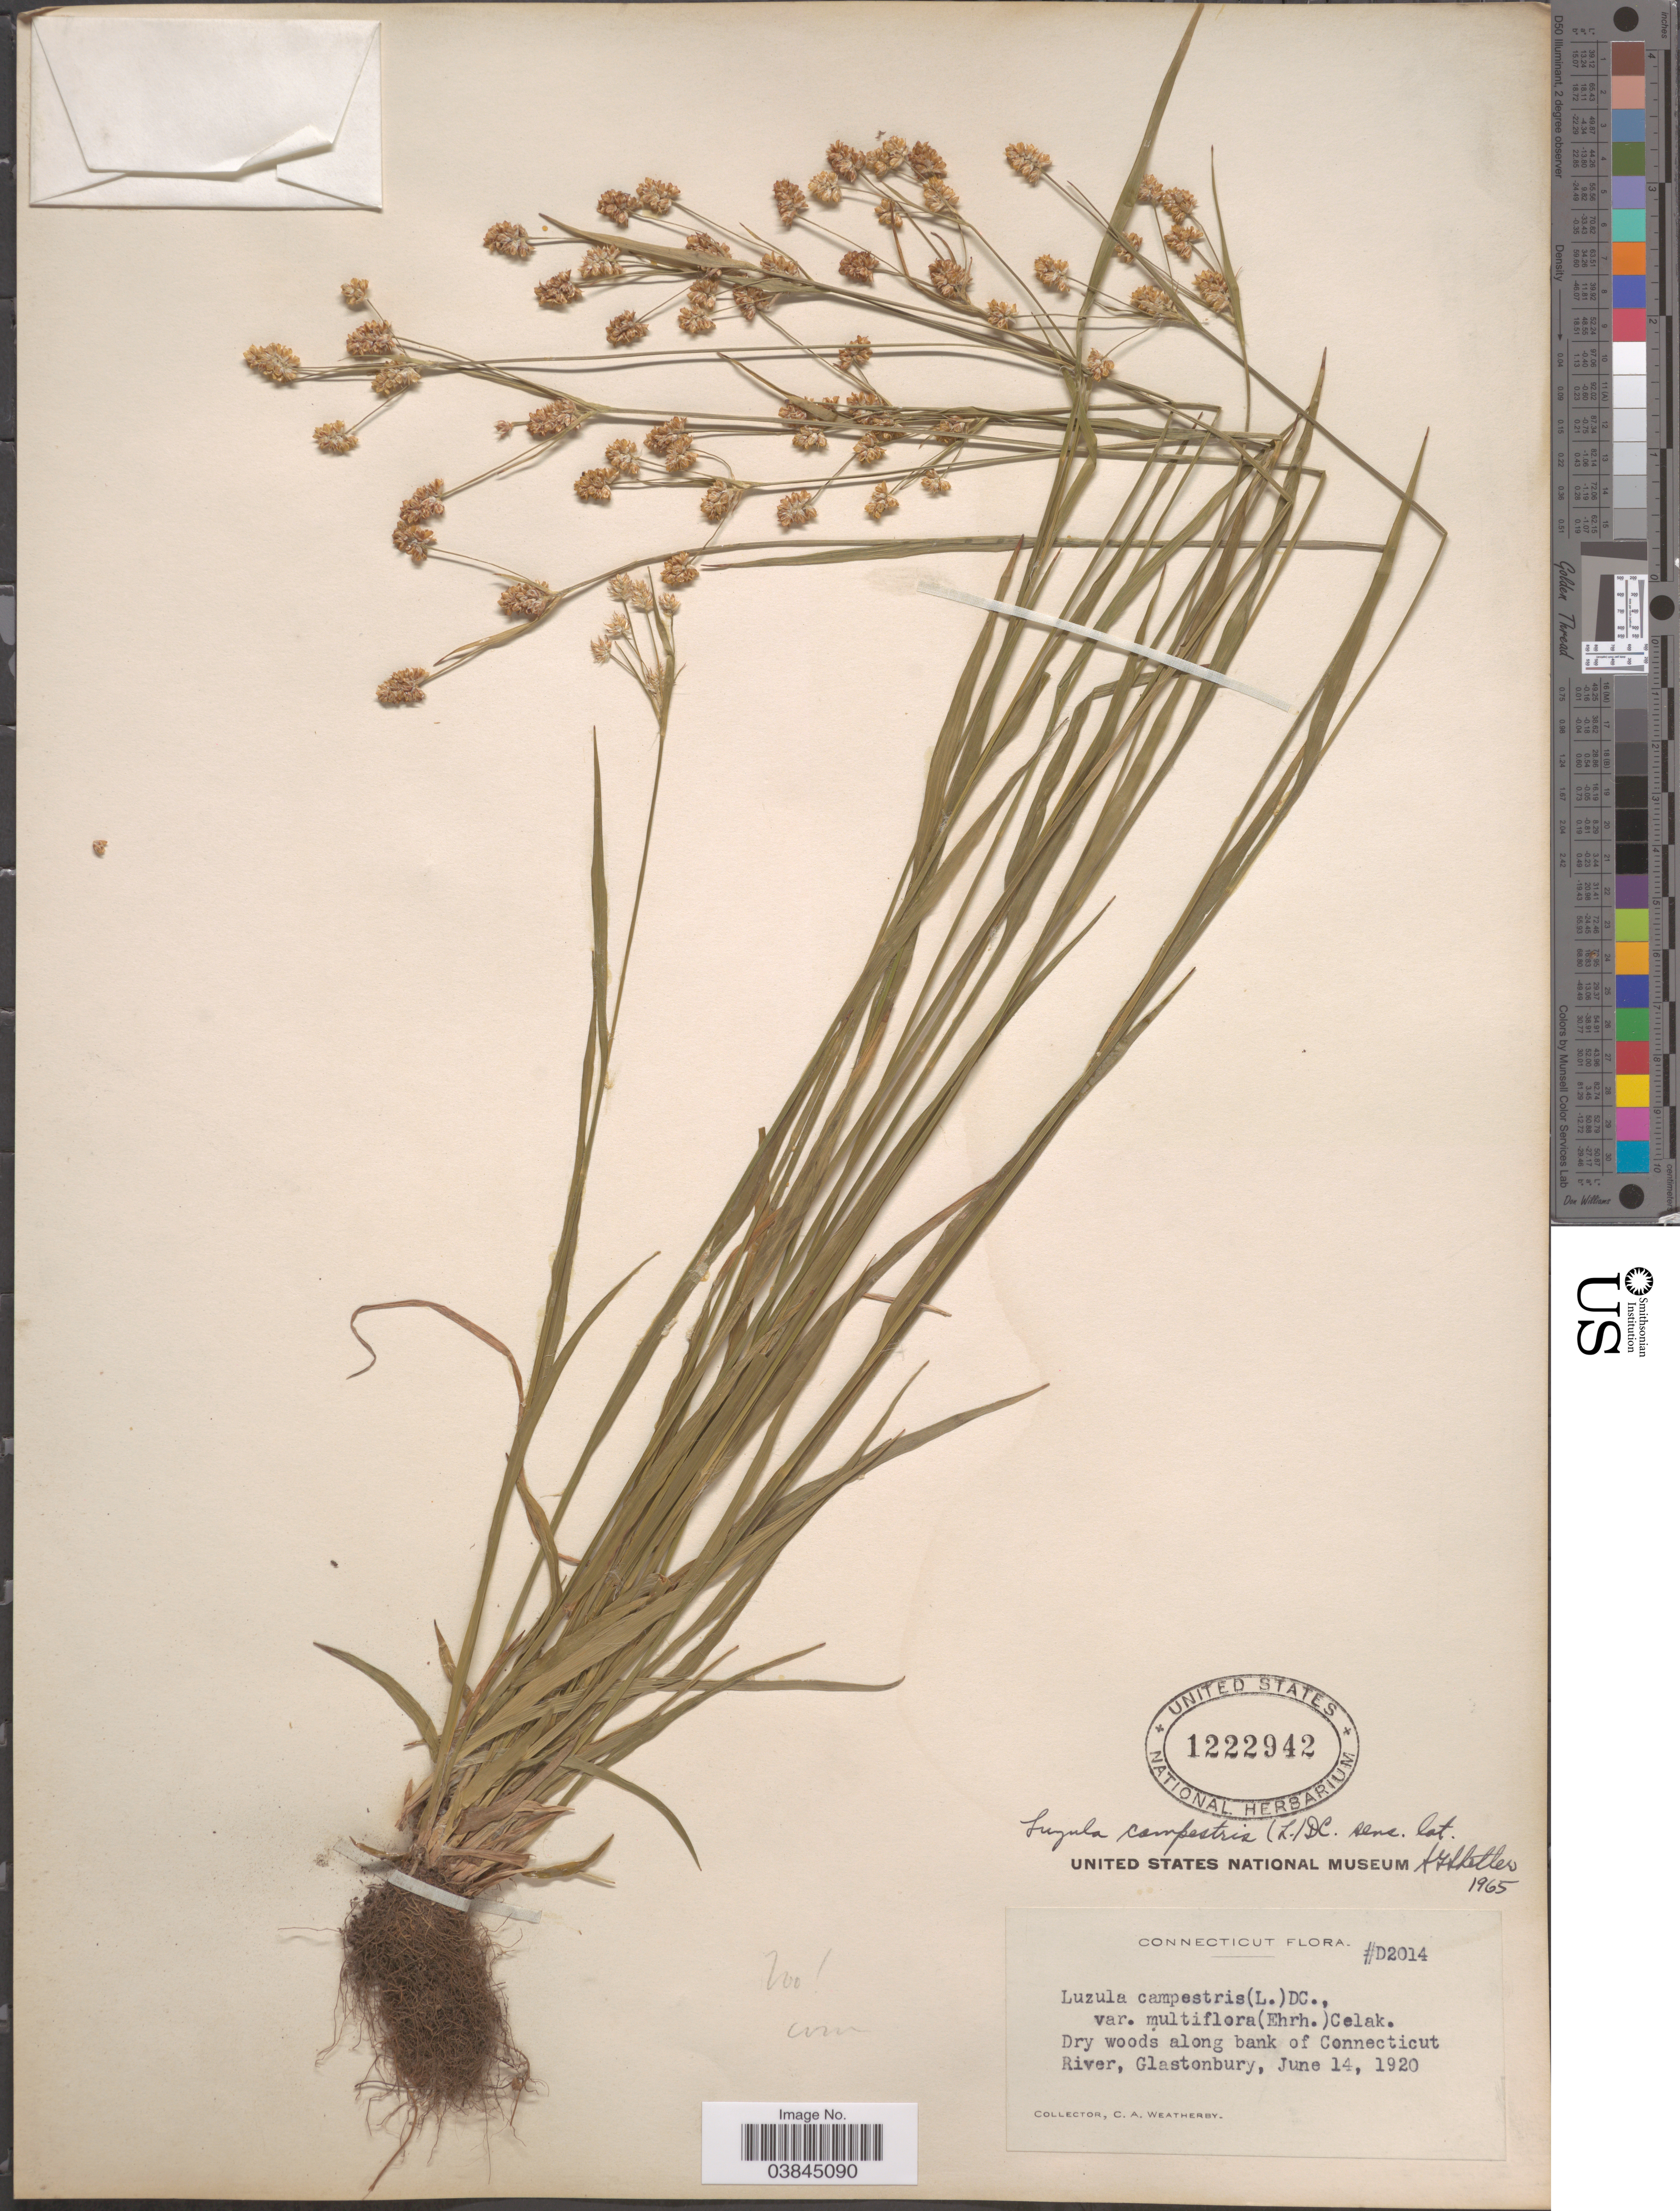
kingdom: Plantae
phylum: Tracheophyta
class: Liliopsida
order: Poales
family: Juncaceae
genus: Luzula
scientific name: Luzula campestris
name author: (L.) DC.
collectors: C. A. Weatherby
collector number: D2014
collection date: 1920-06-14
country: United States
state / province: Connecticut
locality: Along bank of Connecticut River, Glastonbury.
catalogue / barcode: US 1222942